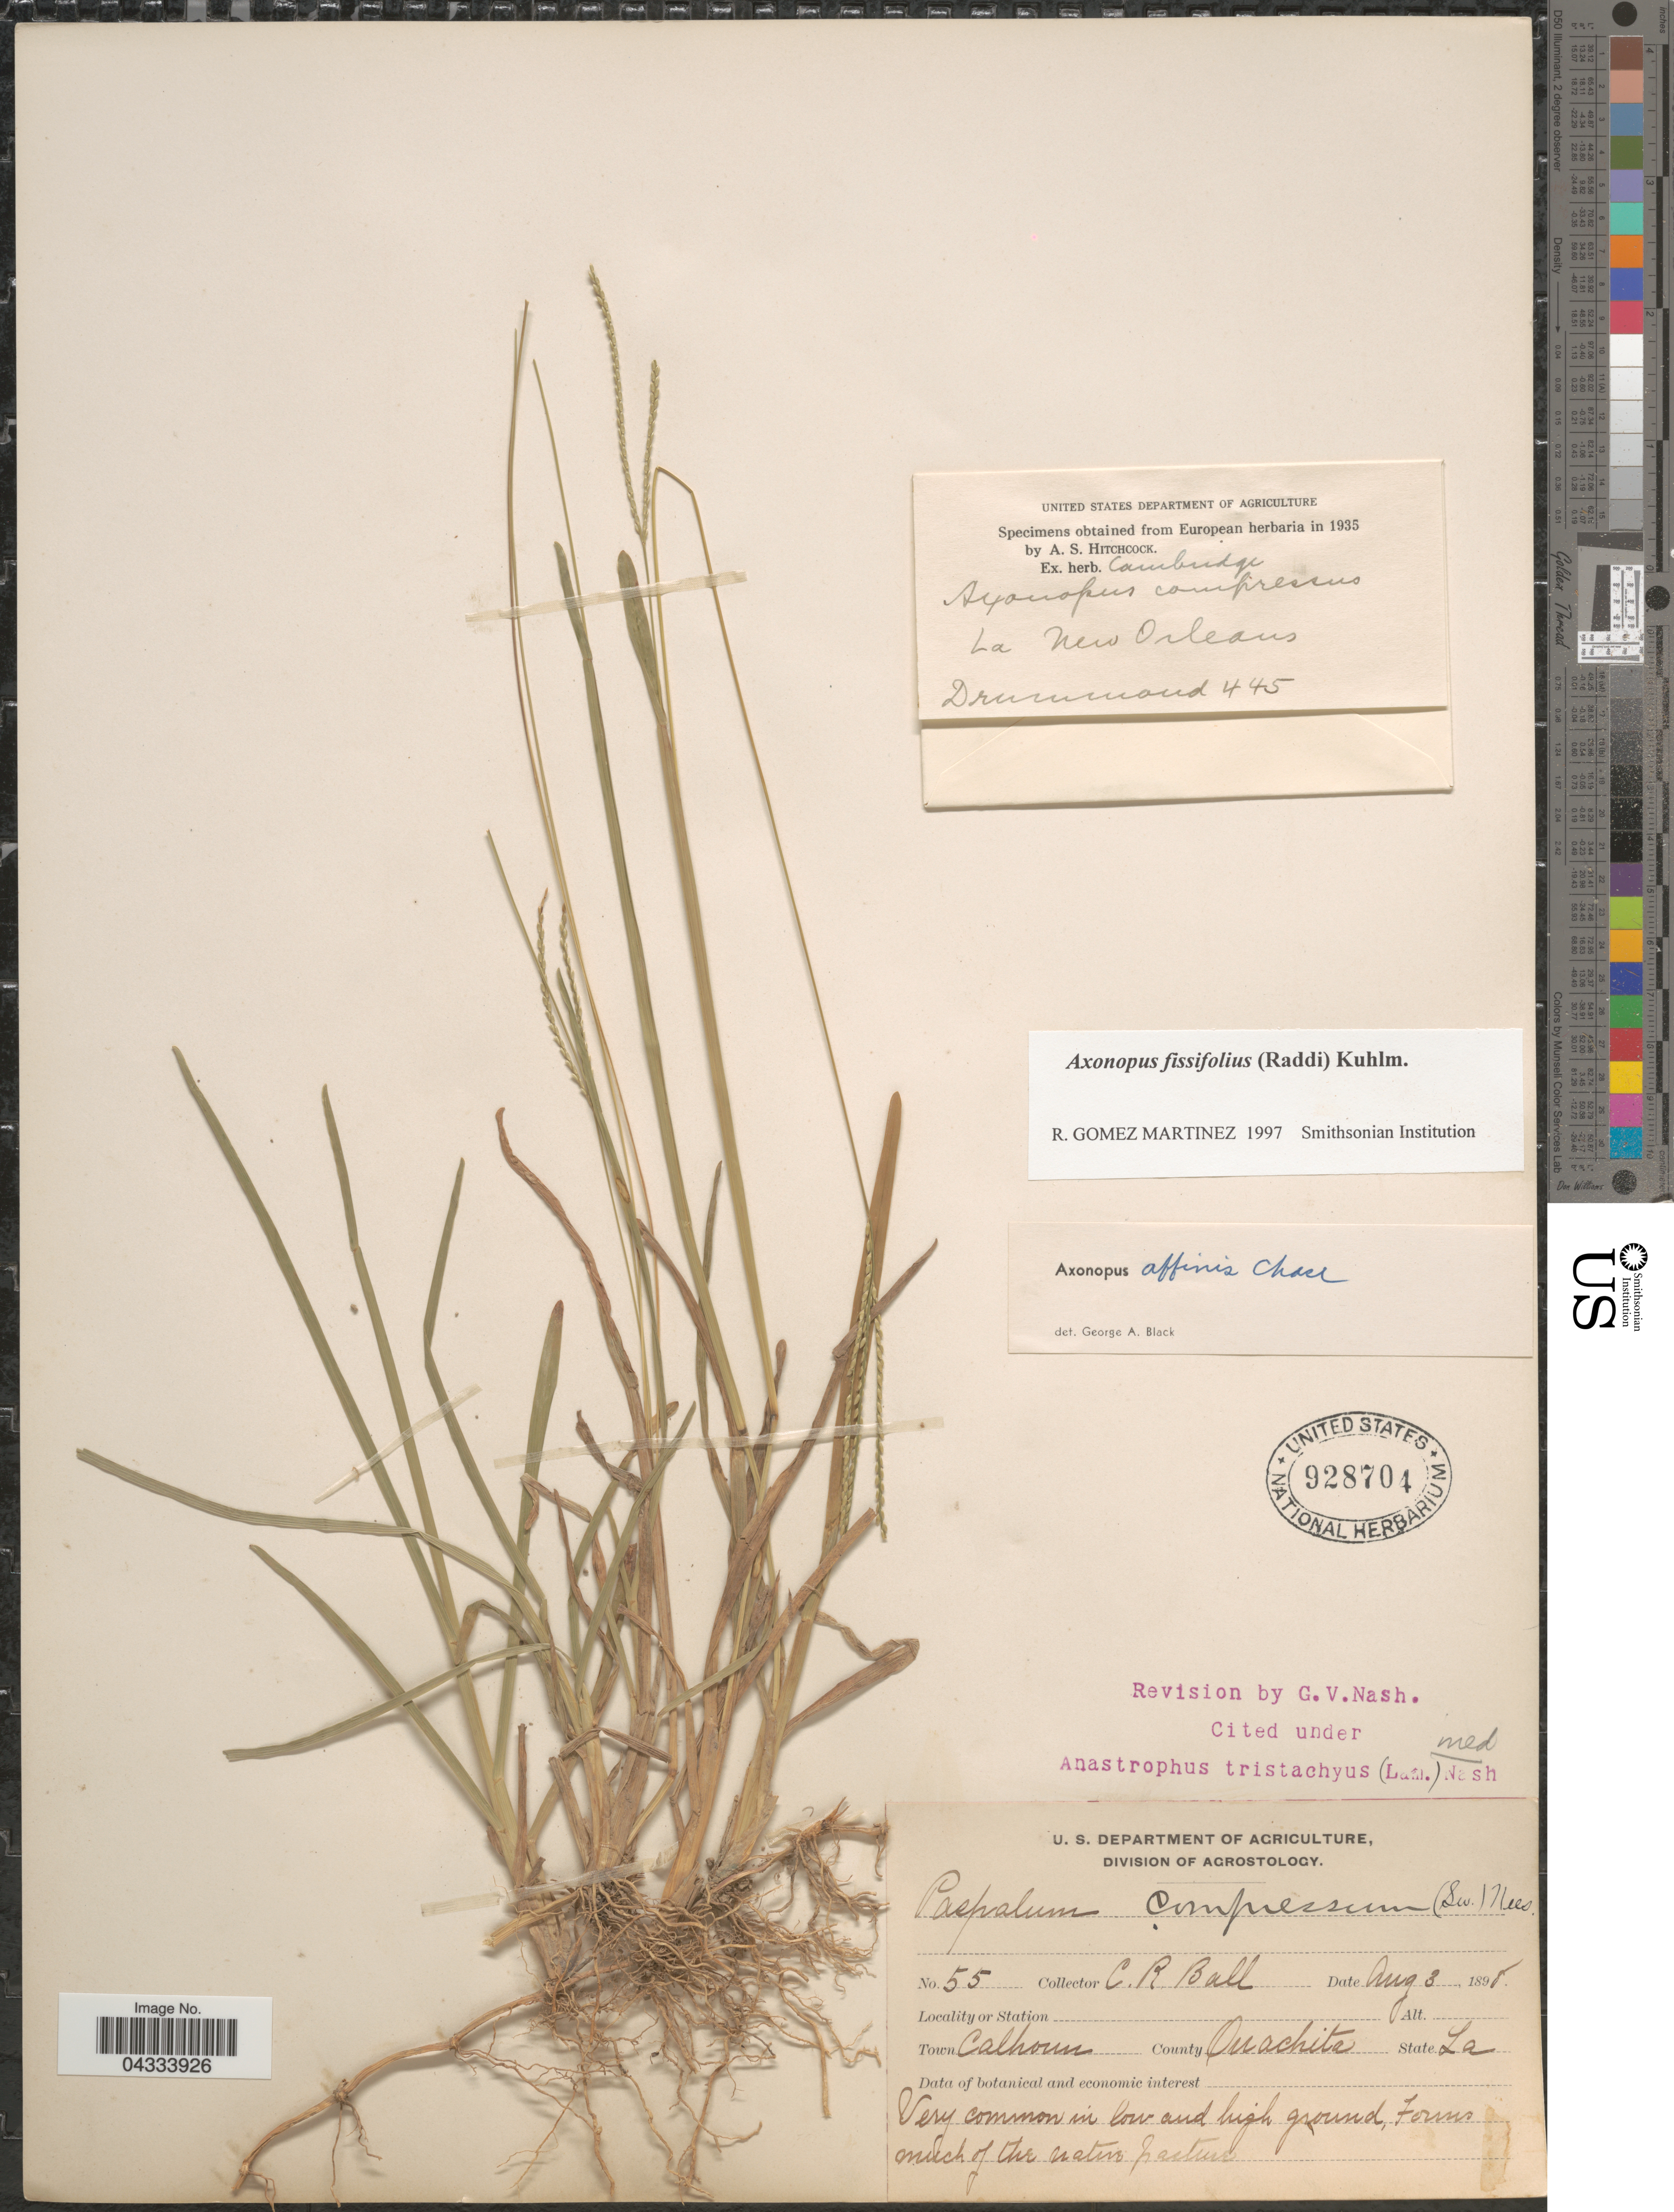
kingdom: Plantae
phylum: Tracheophyta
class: Liliopsida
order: Poales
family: Poaceae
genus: Axonopus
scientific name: Axonopus fissifolius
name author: (Raddi) Kuhlm.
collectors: -. Drummond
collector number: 445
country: United States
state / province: Louisiana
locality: New Orleans.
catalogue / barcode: US 928704-2